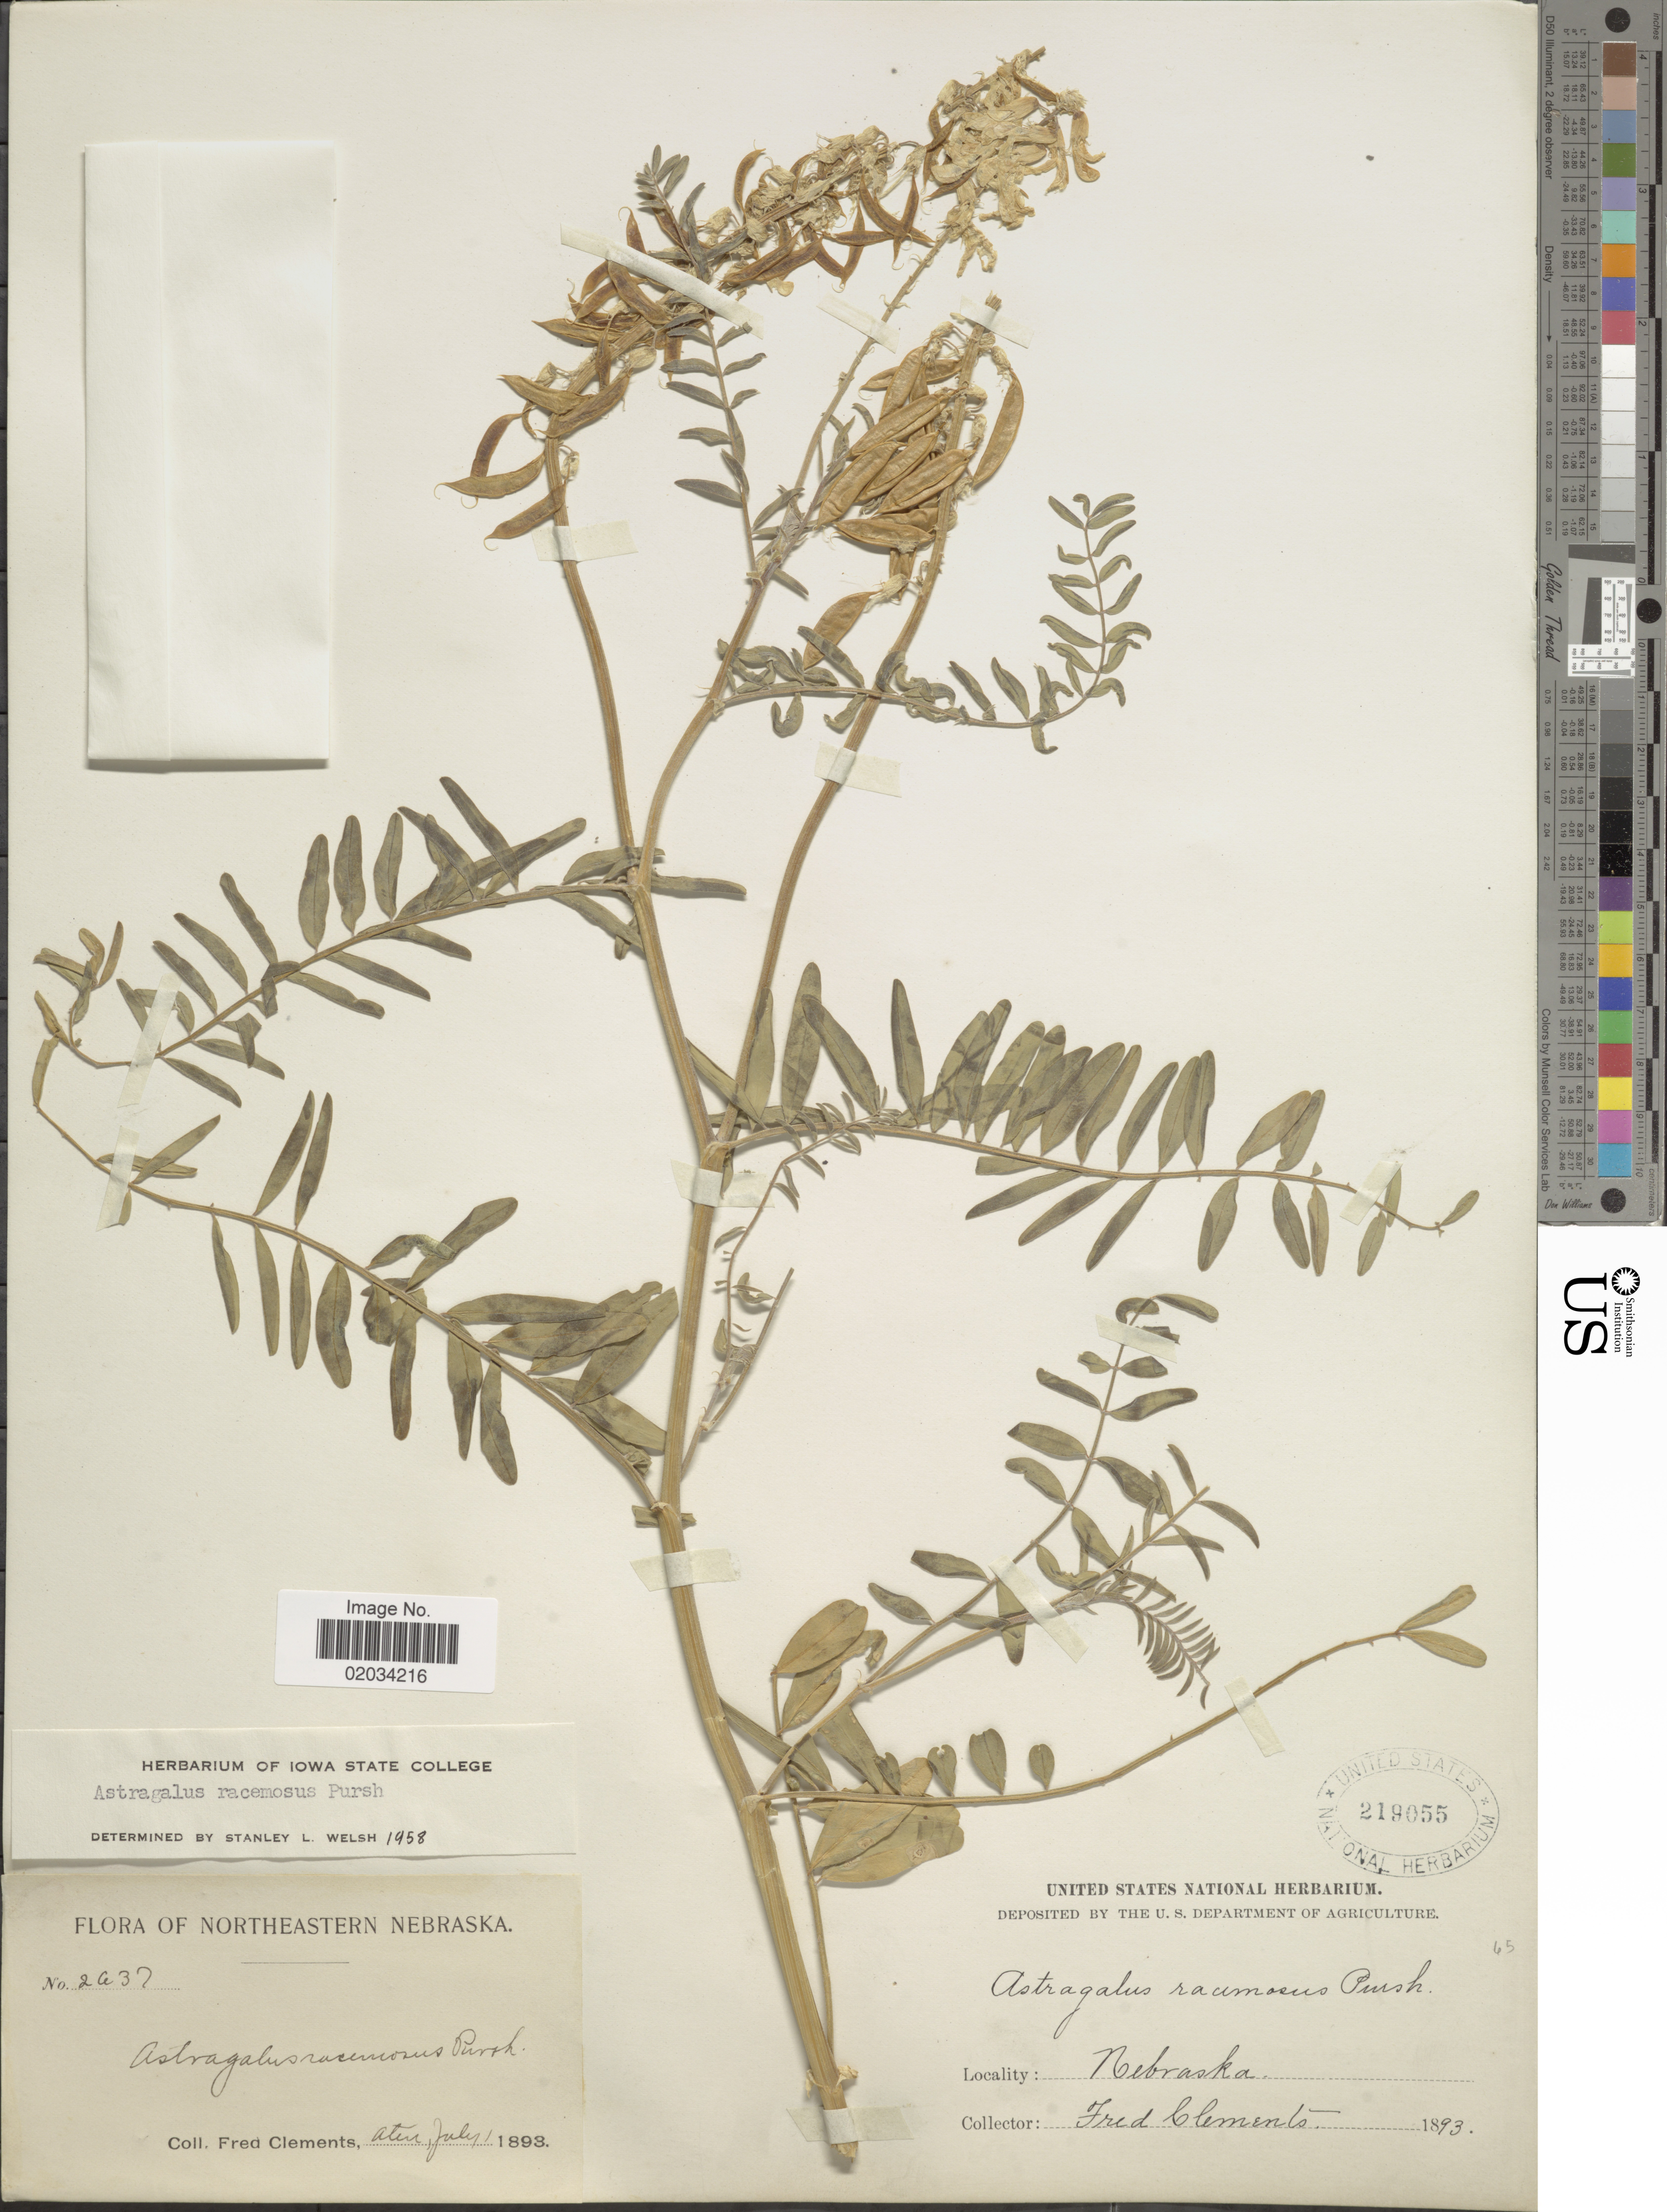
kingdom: Plantae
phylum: Tracheophyta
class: Magnoliopsida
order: Fabales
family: Fabaceae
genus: Astragalus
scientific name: Astragalus racemosus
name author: Pursh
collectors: F. E. Clements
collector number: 2437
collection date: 1893-07-01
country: United States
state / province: Nebraska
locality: Northeastern Nebraska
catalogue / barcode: US 219055